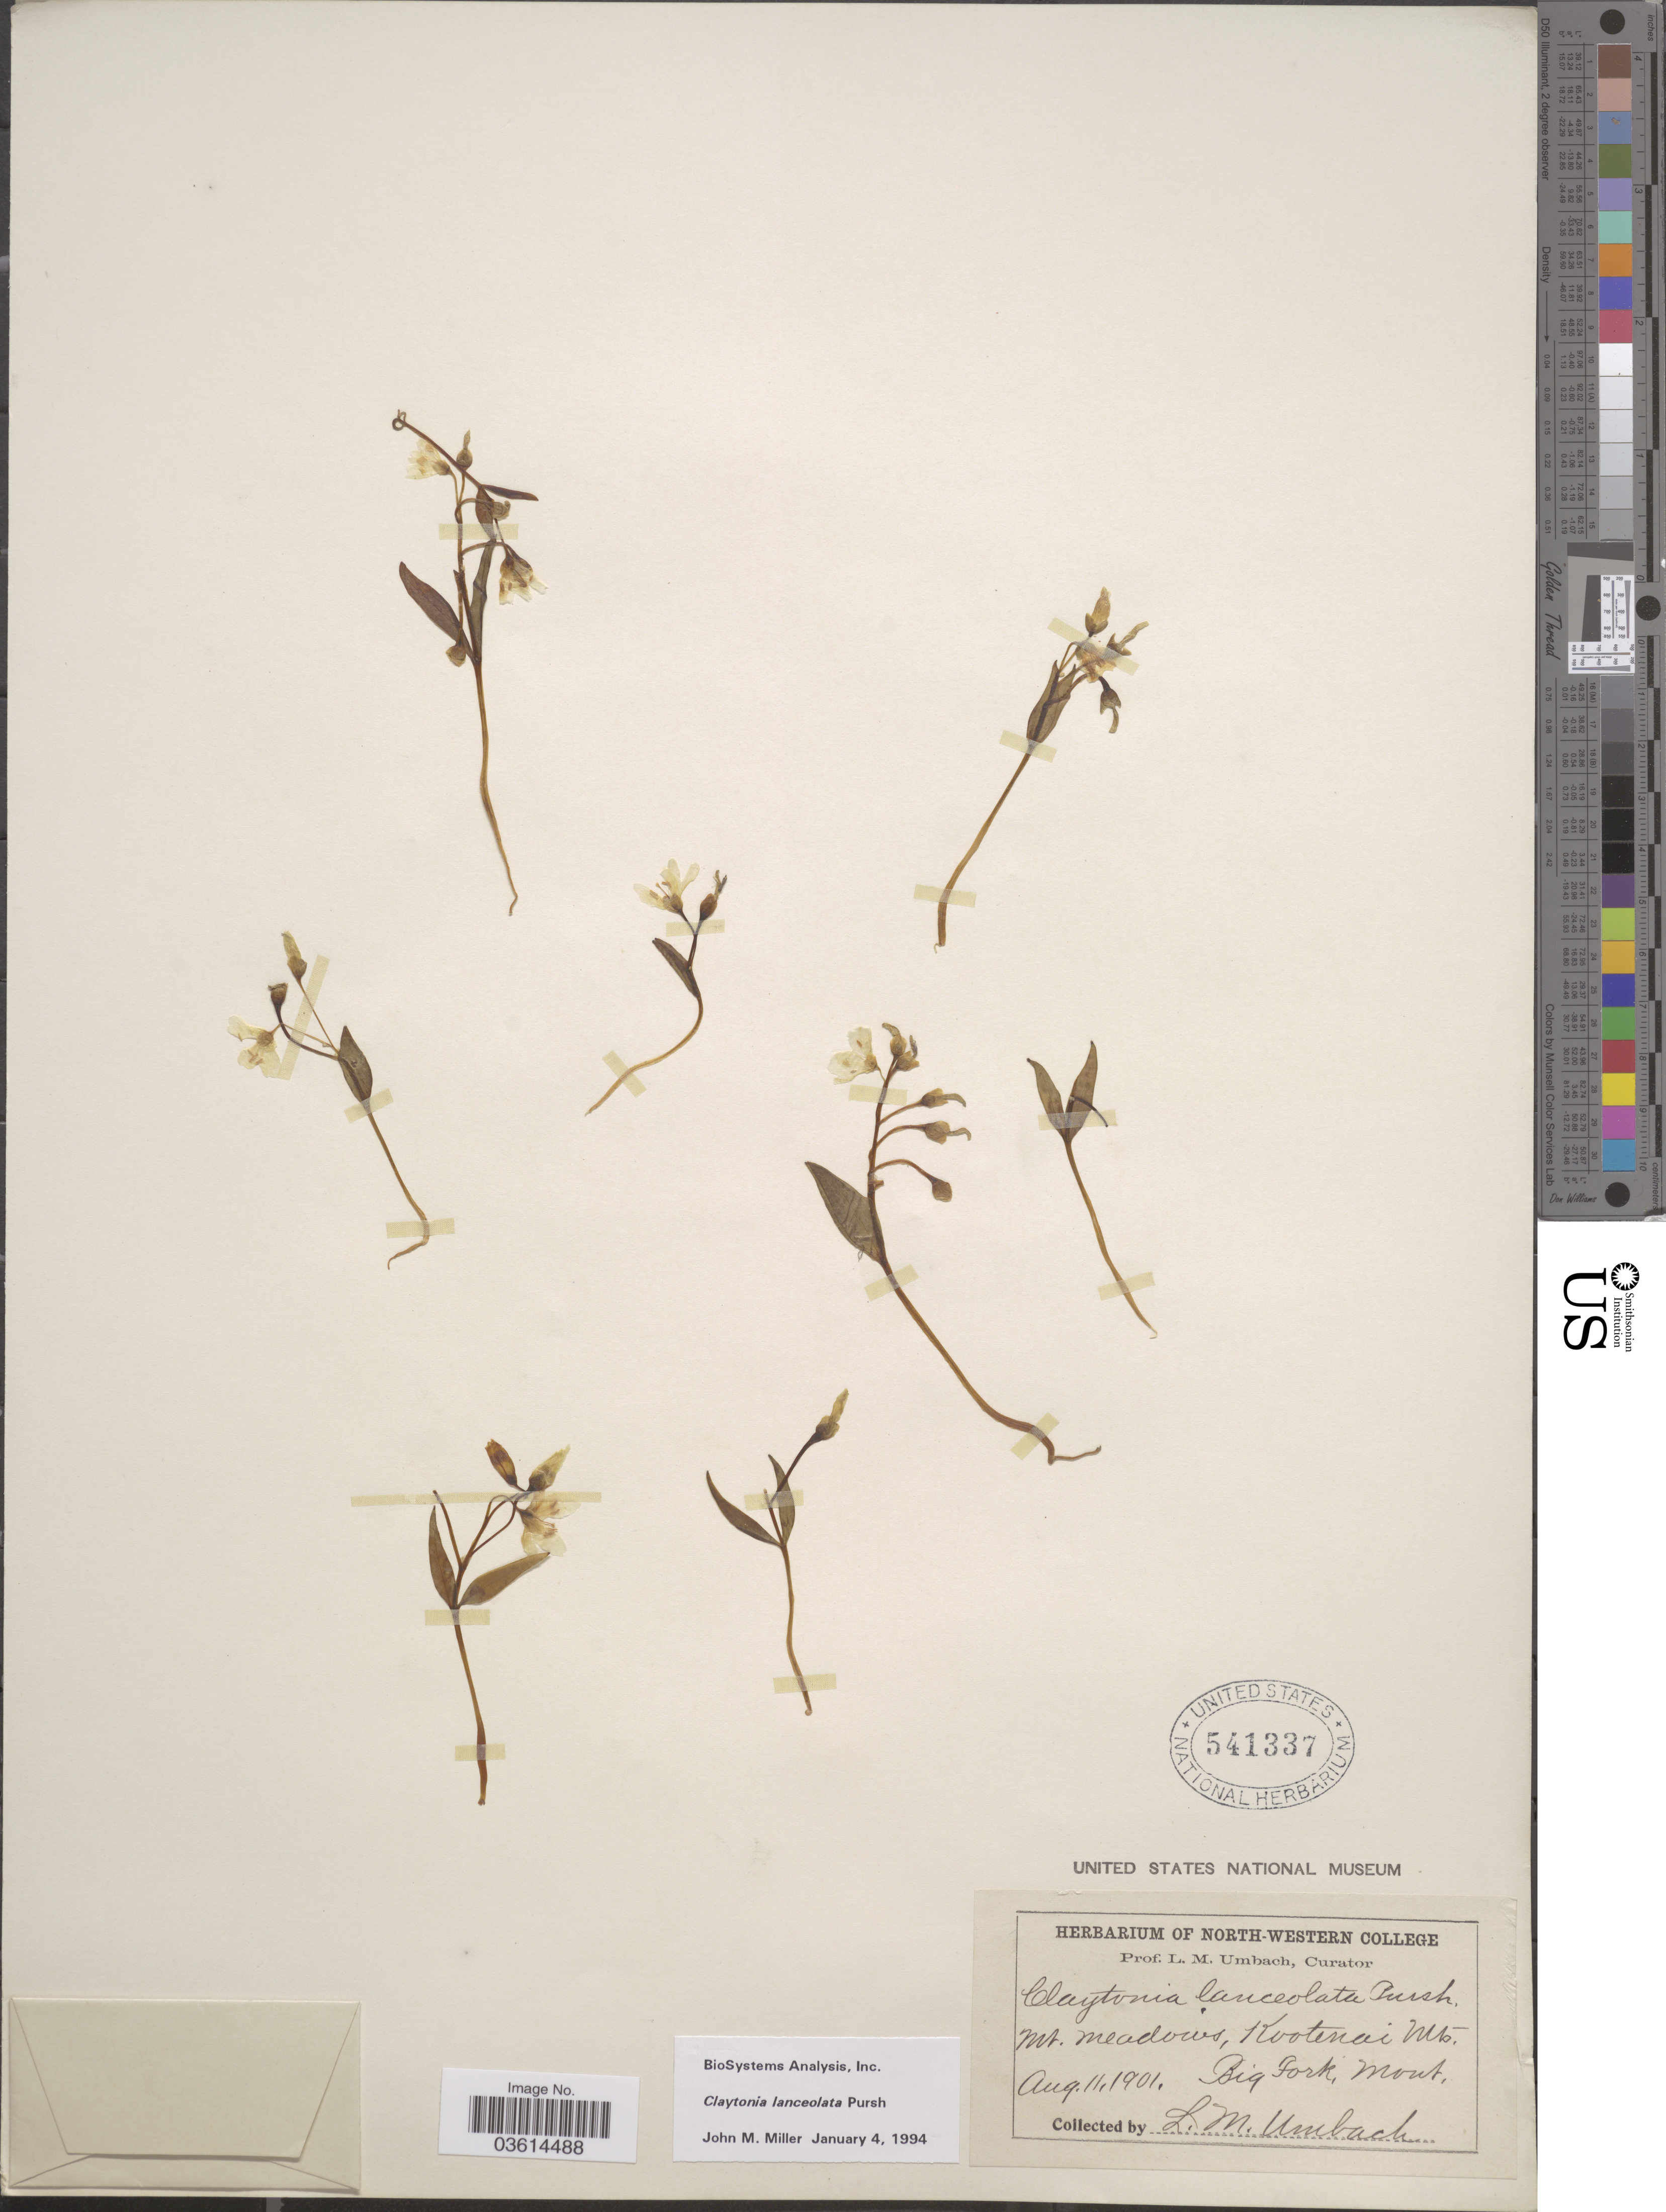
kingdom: Plantae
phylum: Tracheophyta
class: Magnoliopsida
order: Caryophyllales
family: Montiaceae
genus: Claytonia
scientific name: Claytonia lanceolata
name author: Pursh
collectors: L. M. Umbach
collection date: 1901-08-11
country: United States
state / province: Montana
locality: Mt. Meadows, Kootenai Mts. Big Fork.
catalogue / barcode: US 541337